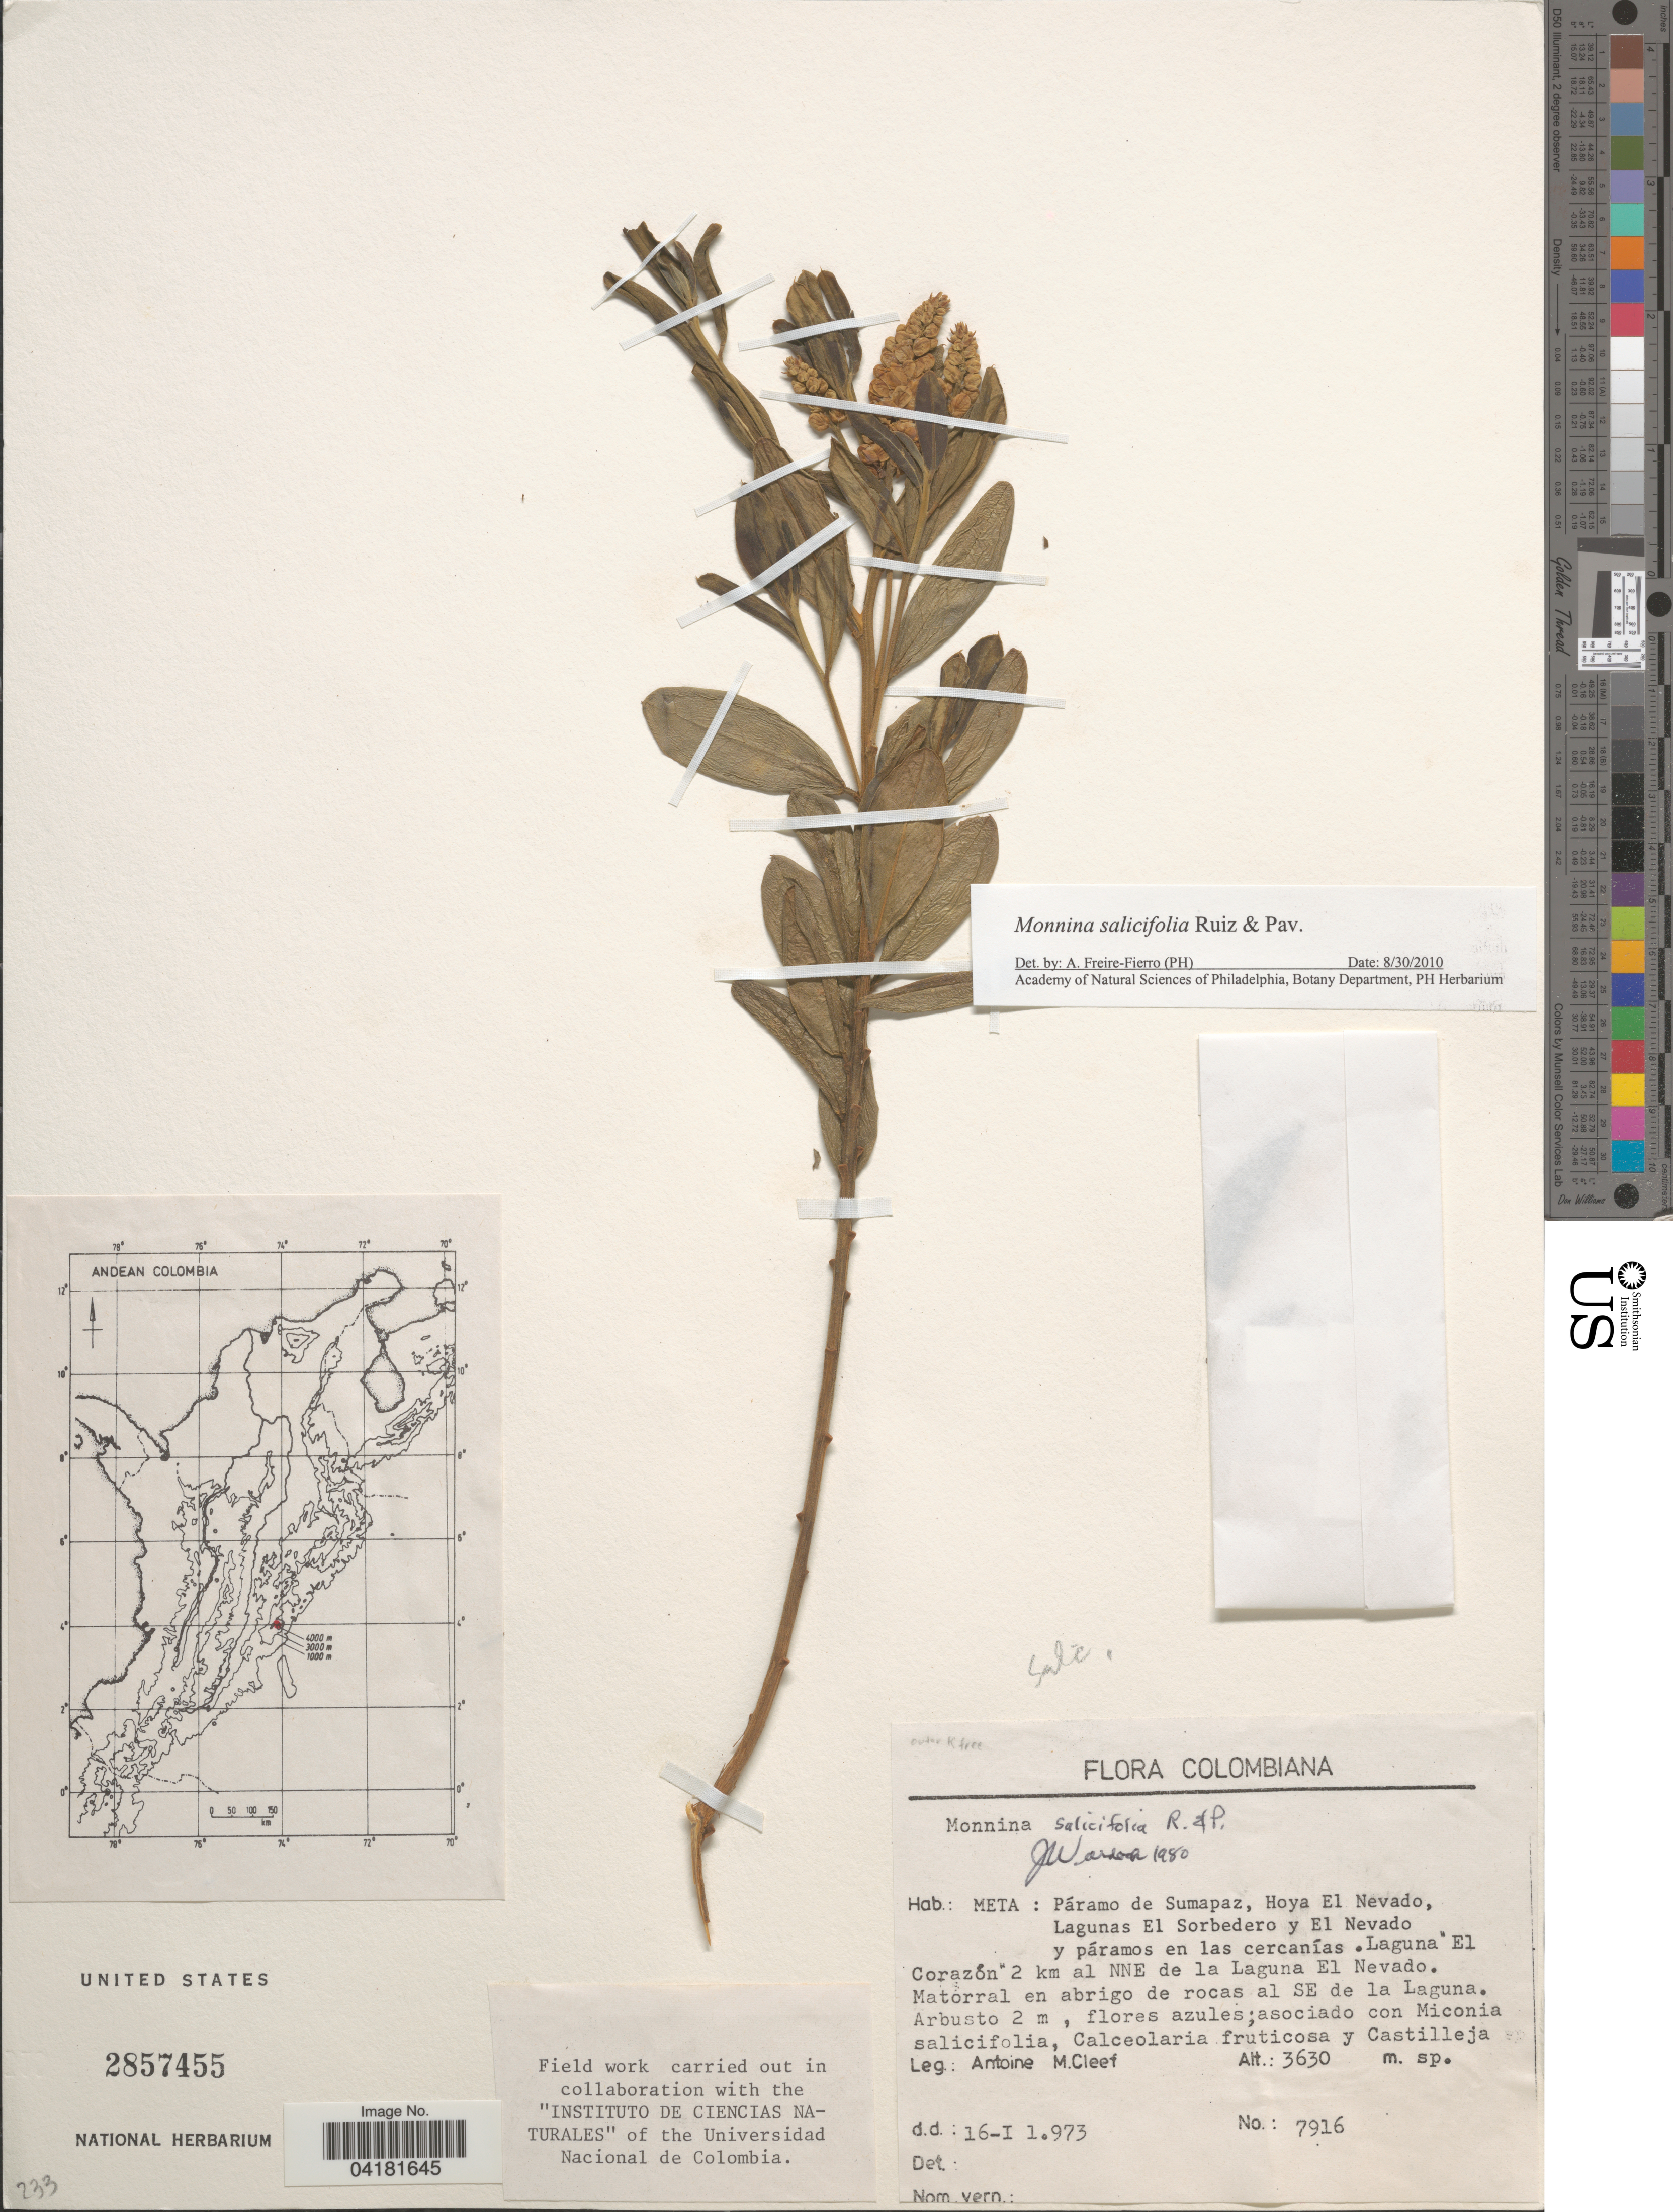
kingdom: Plantae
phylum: Tracheophyta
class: Magnoliopsida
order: Fabales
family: Polygalaceae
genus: Monnina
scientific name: Monnina salicifolia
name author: Ruiz & Pav.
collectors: A. M. Cleef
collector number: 7916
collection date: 1973-01-16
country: Colombia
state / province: Meta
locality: Páramo de Sumapaz, Hoya El Nevado, Lagunas El Sorbedero y El Nevado y páramos en las cercanías. Laguna "El Corazón" 2 km al NNE de la Laguna El Nevado. Matorral en abrigo de rocas al SE de la Laguna.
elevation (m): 3630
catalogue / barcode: US 2857455